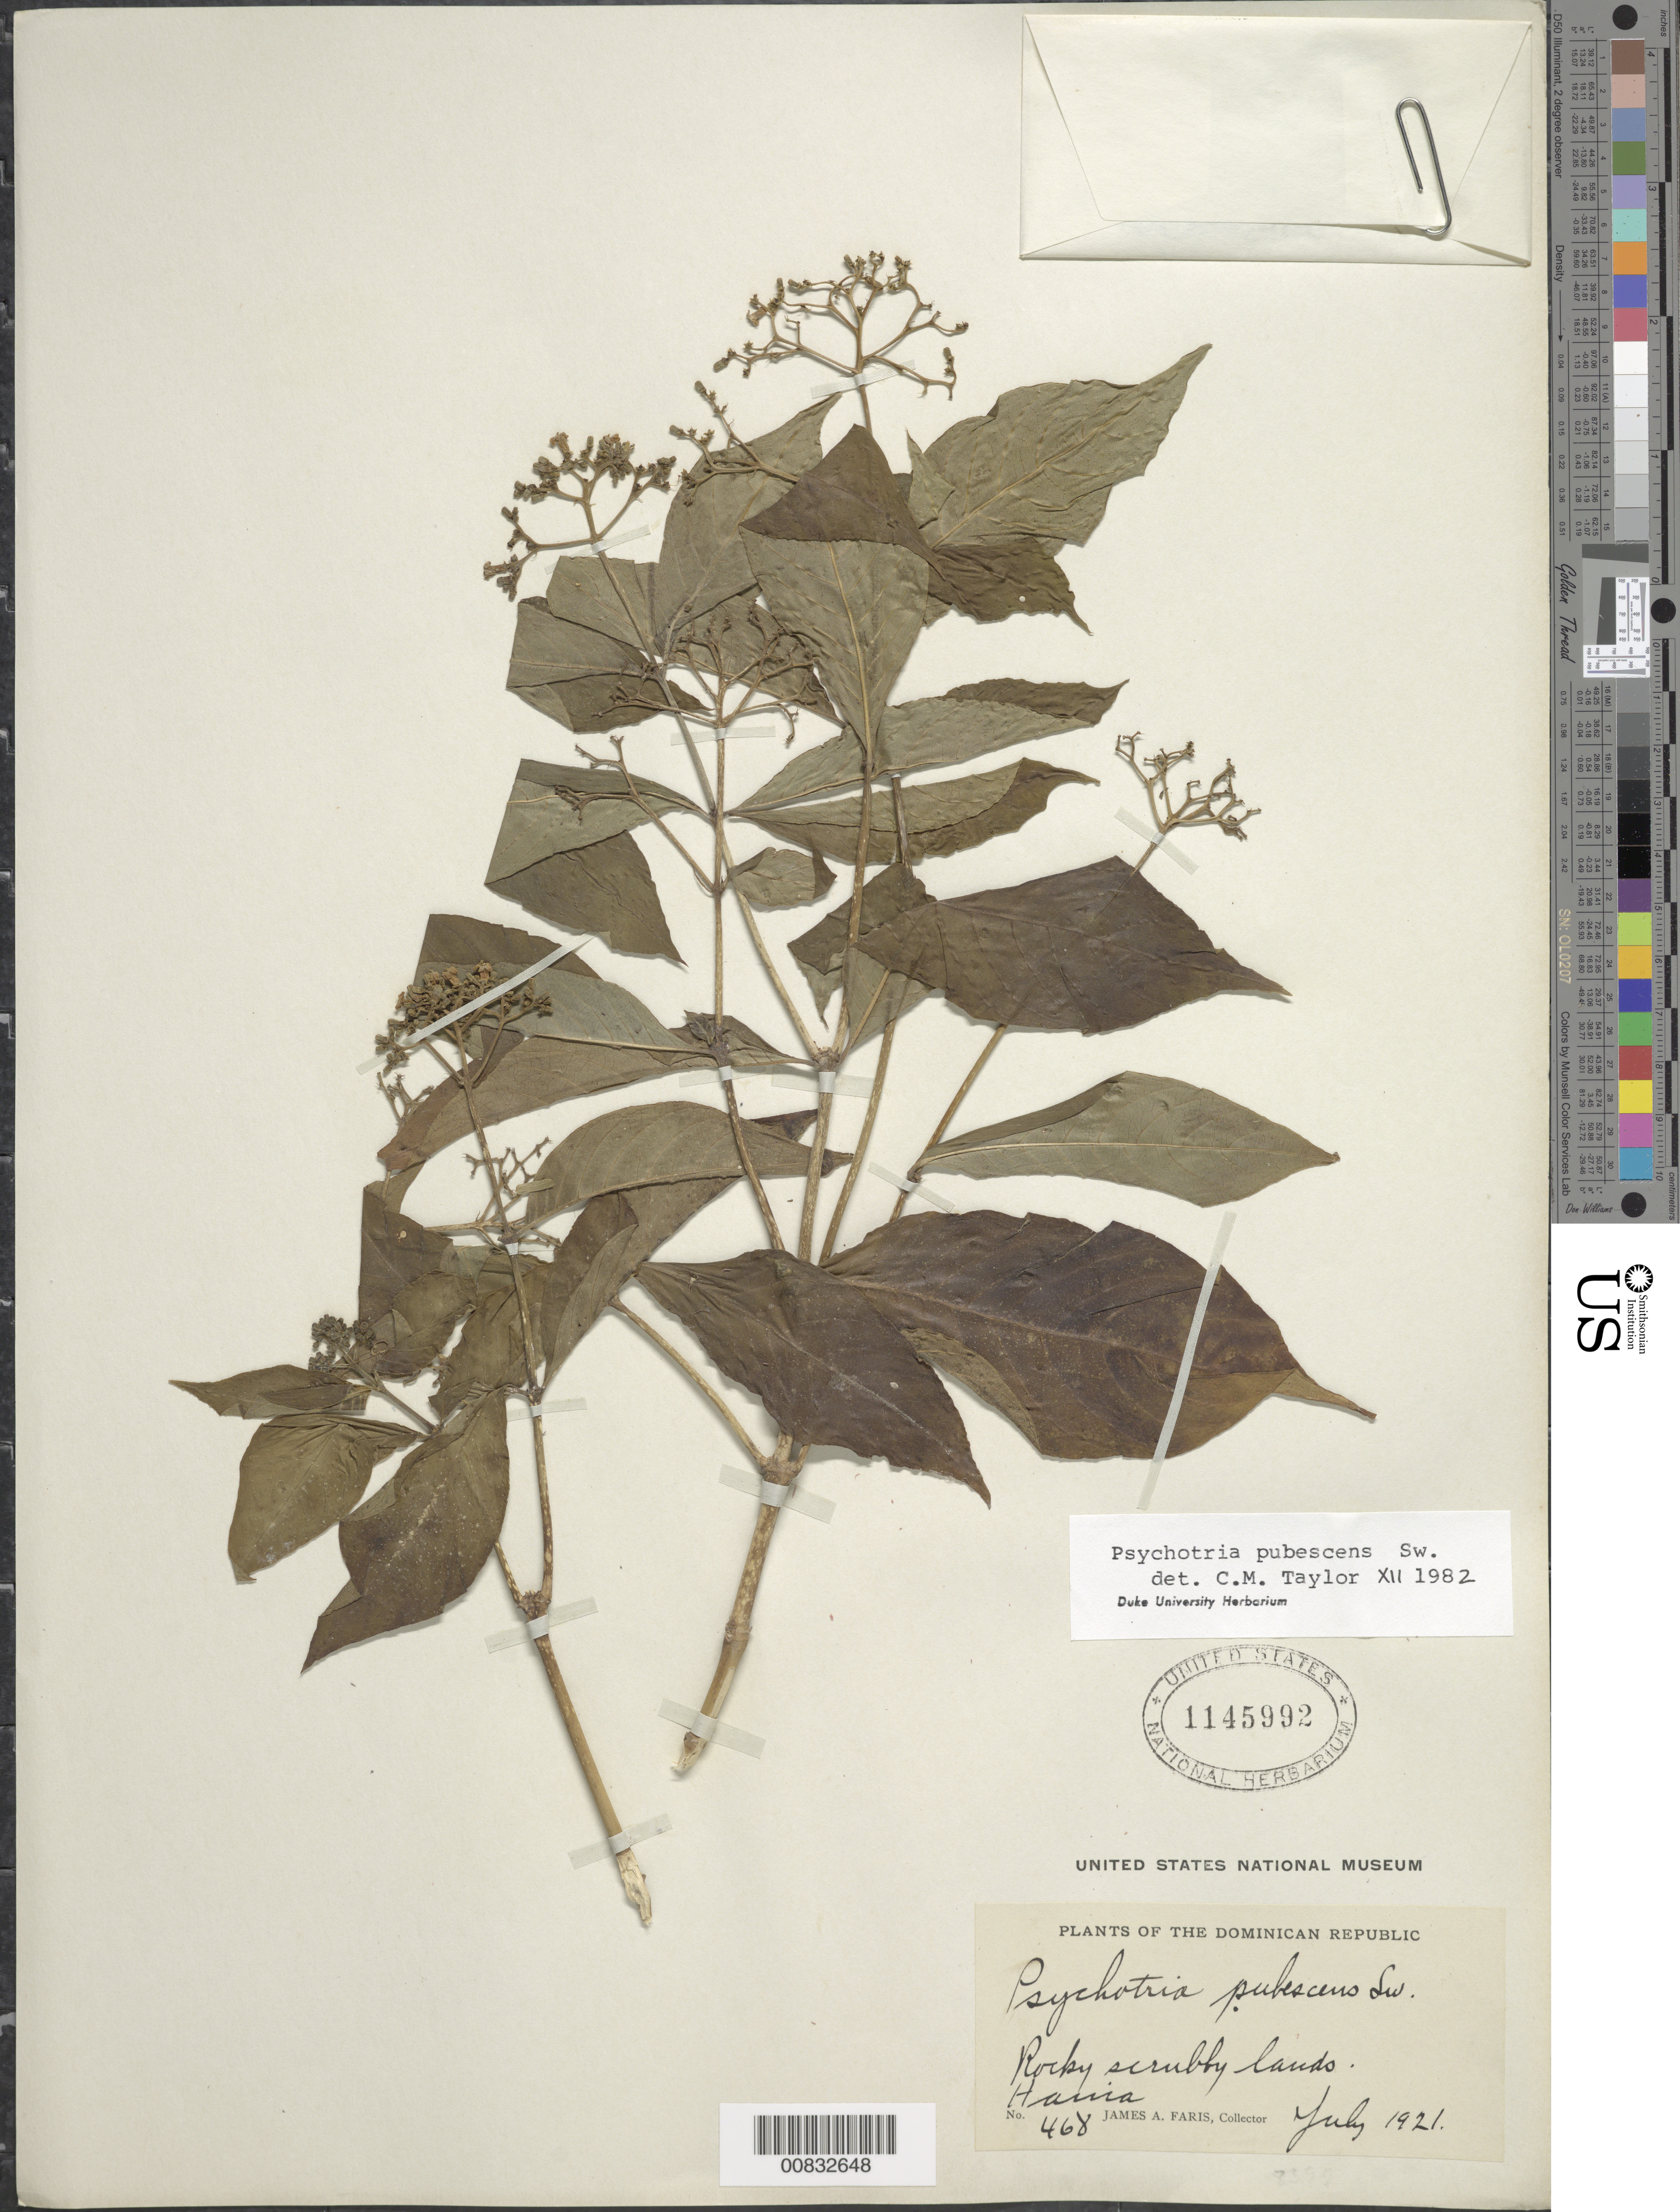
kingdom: Plantae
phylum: Tracheophyta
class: Magnoliopsida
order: Gentianales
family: Rubiaceae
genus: Psychotria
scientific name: Psychotria pubescens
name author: Sw.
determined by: Taylor, Charlotte M.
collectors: J. Faris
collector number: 468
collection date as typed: Jul 1921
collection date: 1921-07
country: Dominican Republic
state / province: San Cristóbal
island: Hispaniola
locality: Haina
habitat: Rocky scrubby lands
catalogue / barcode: US 1145992